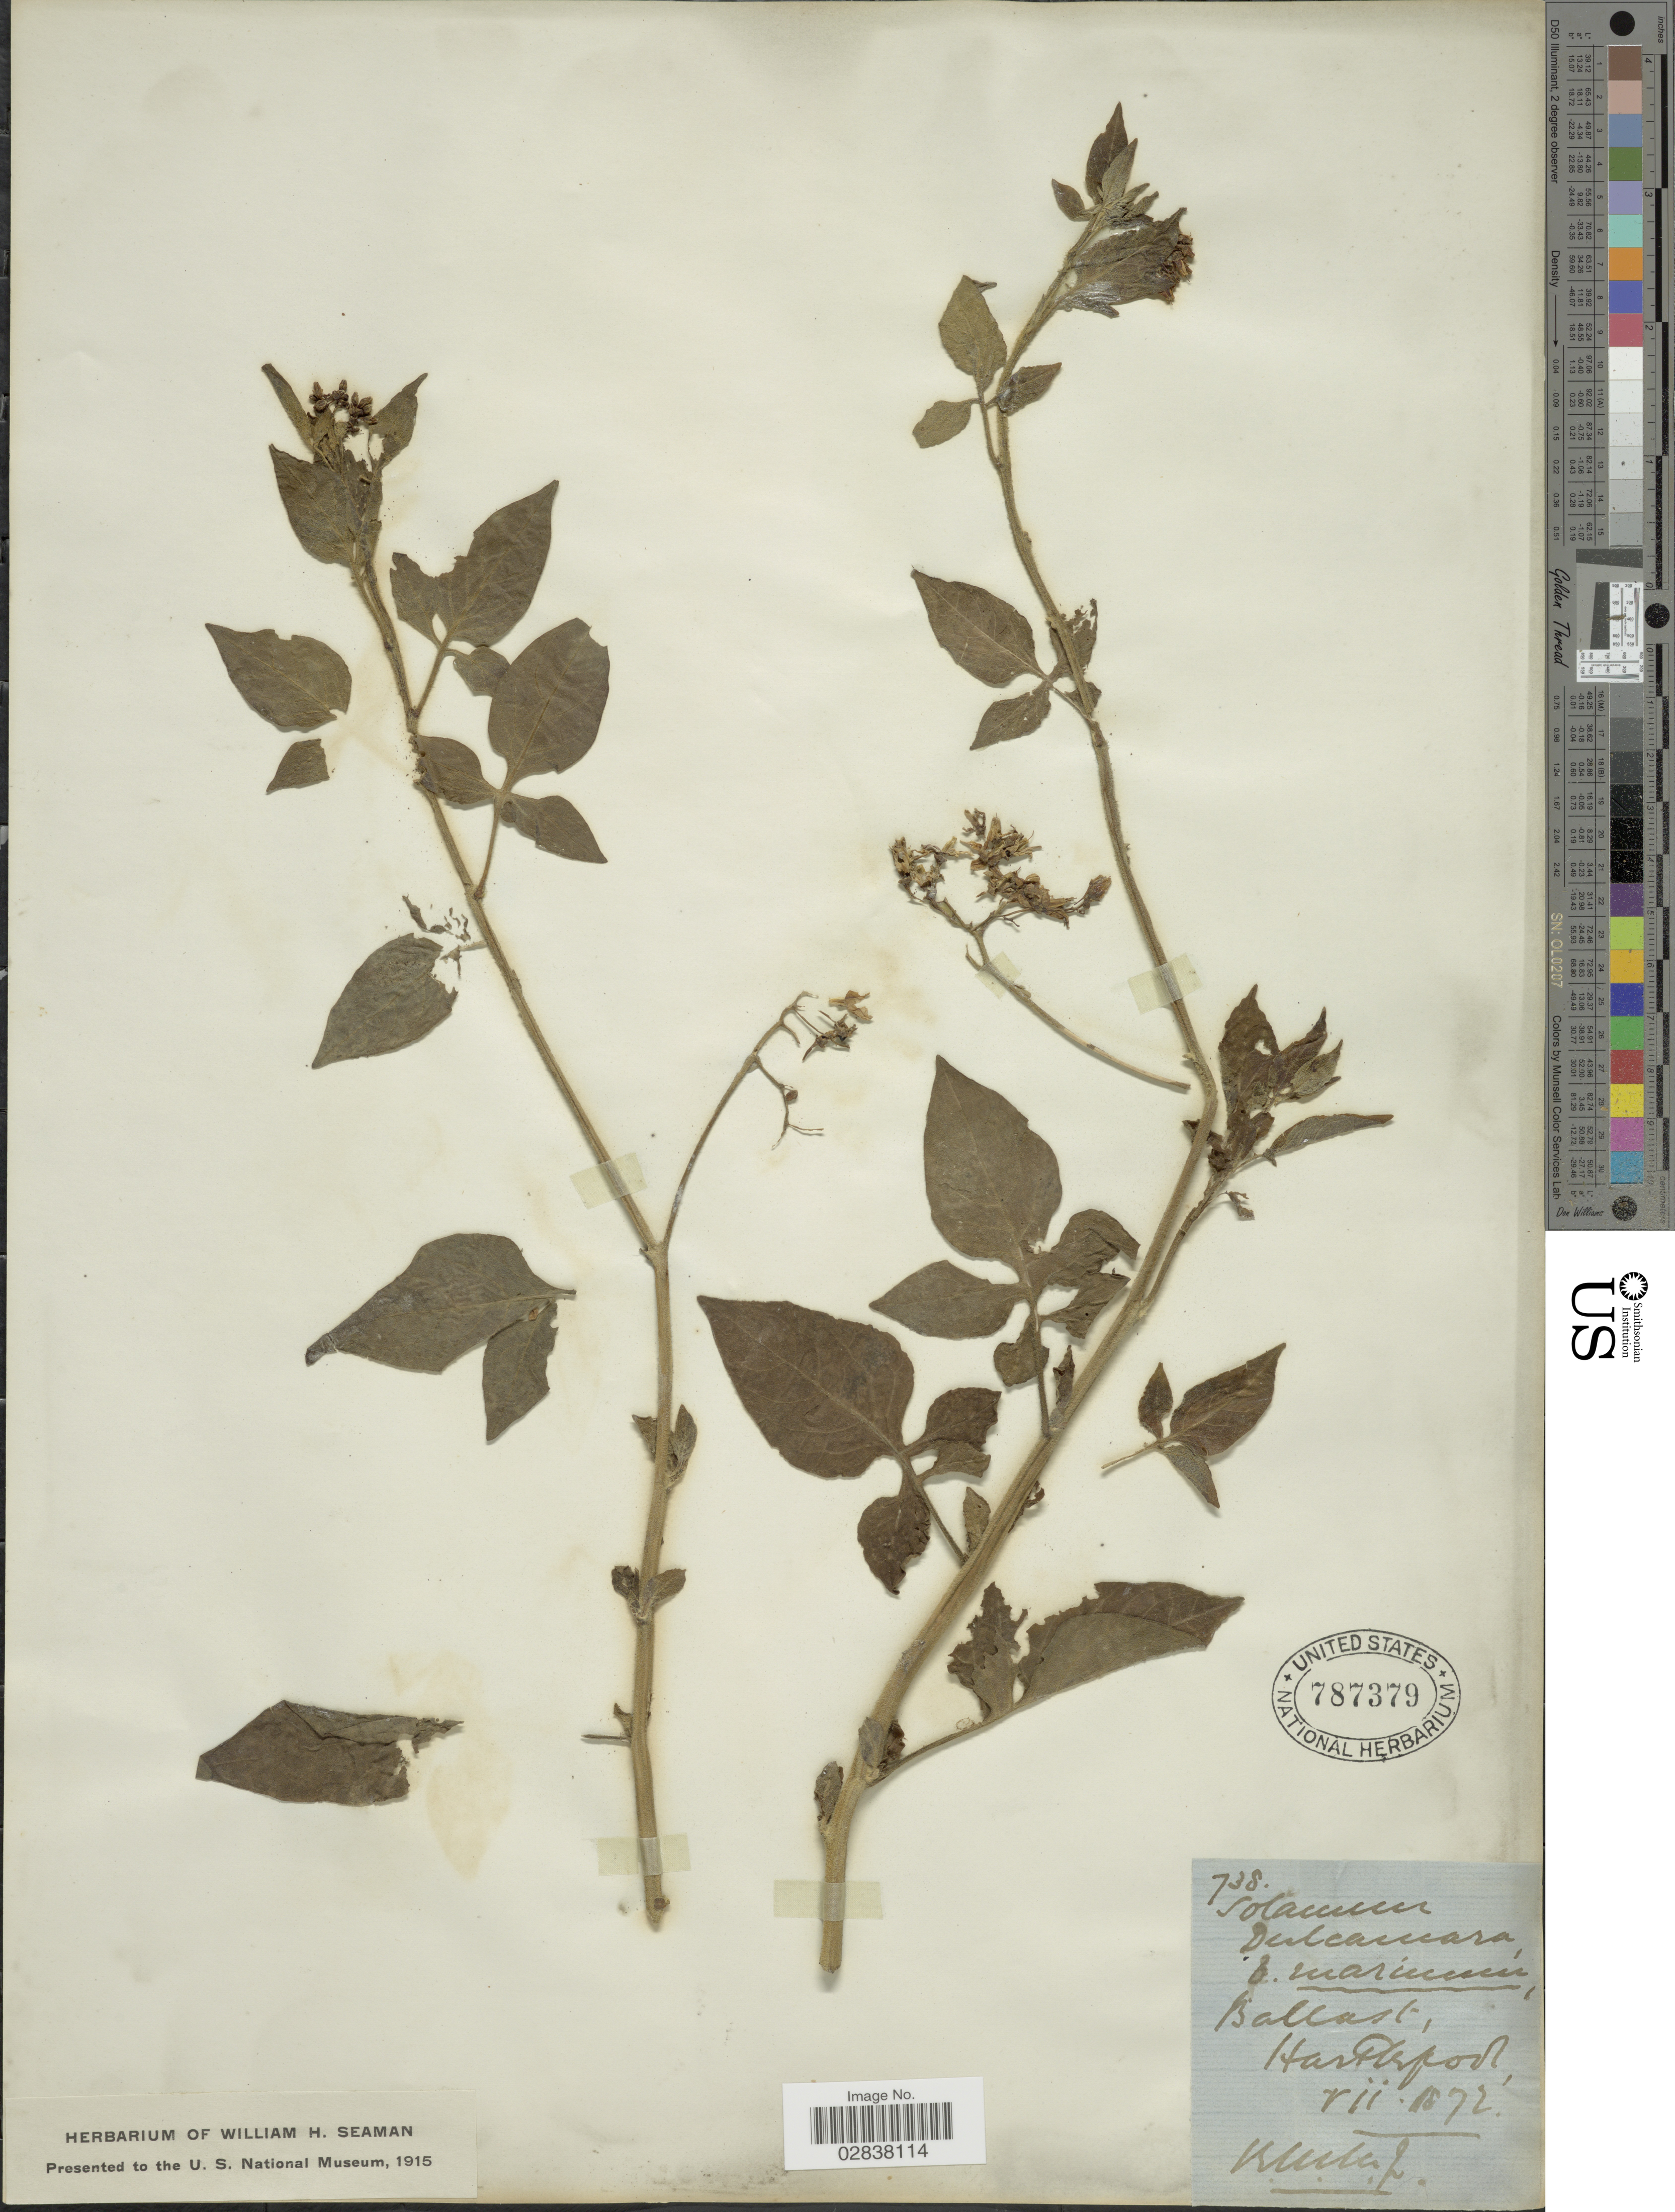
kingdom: Plantae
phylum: Tracheophyta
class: Magnoliopsida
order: Solanales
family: Solanaceae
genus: Solanum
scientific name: Solanum dulcamara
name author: L.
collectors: W. Seaman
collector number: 738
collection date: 1872-07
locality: Ballast, Harperpool.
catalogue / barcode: US 787379